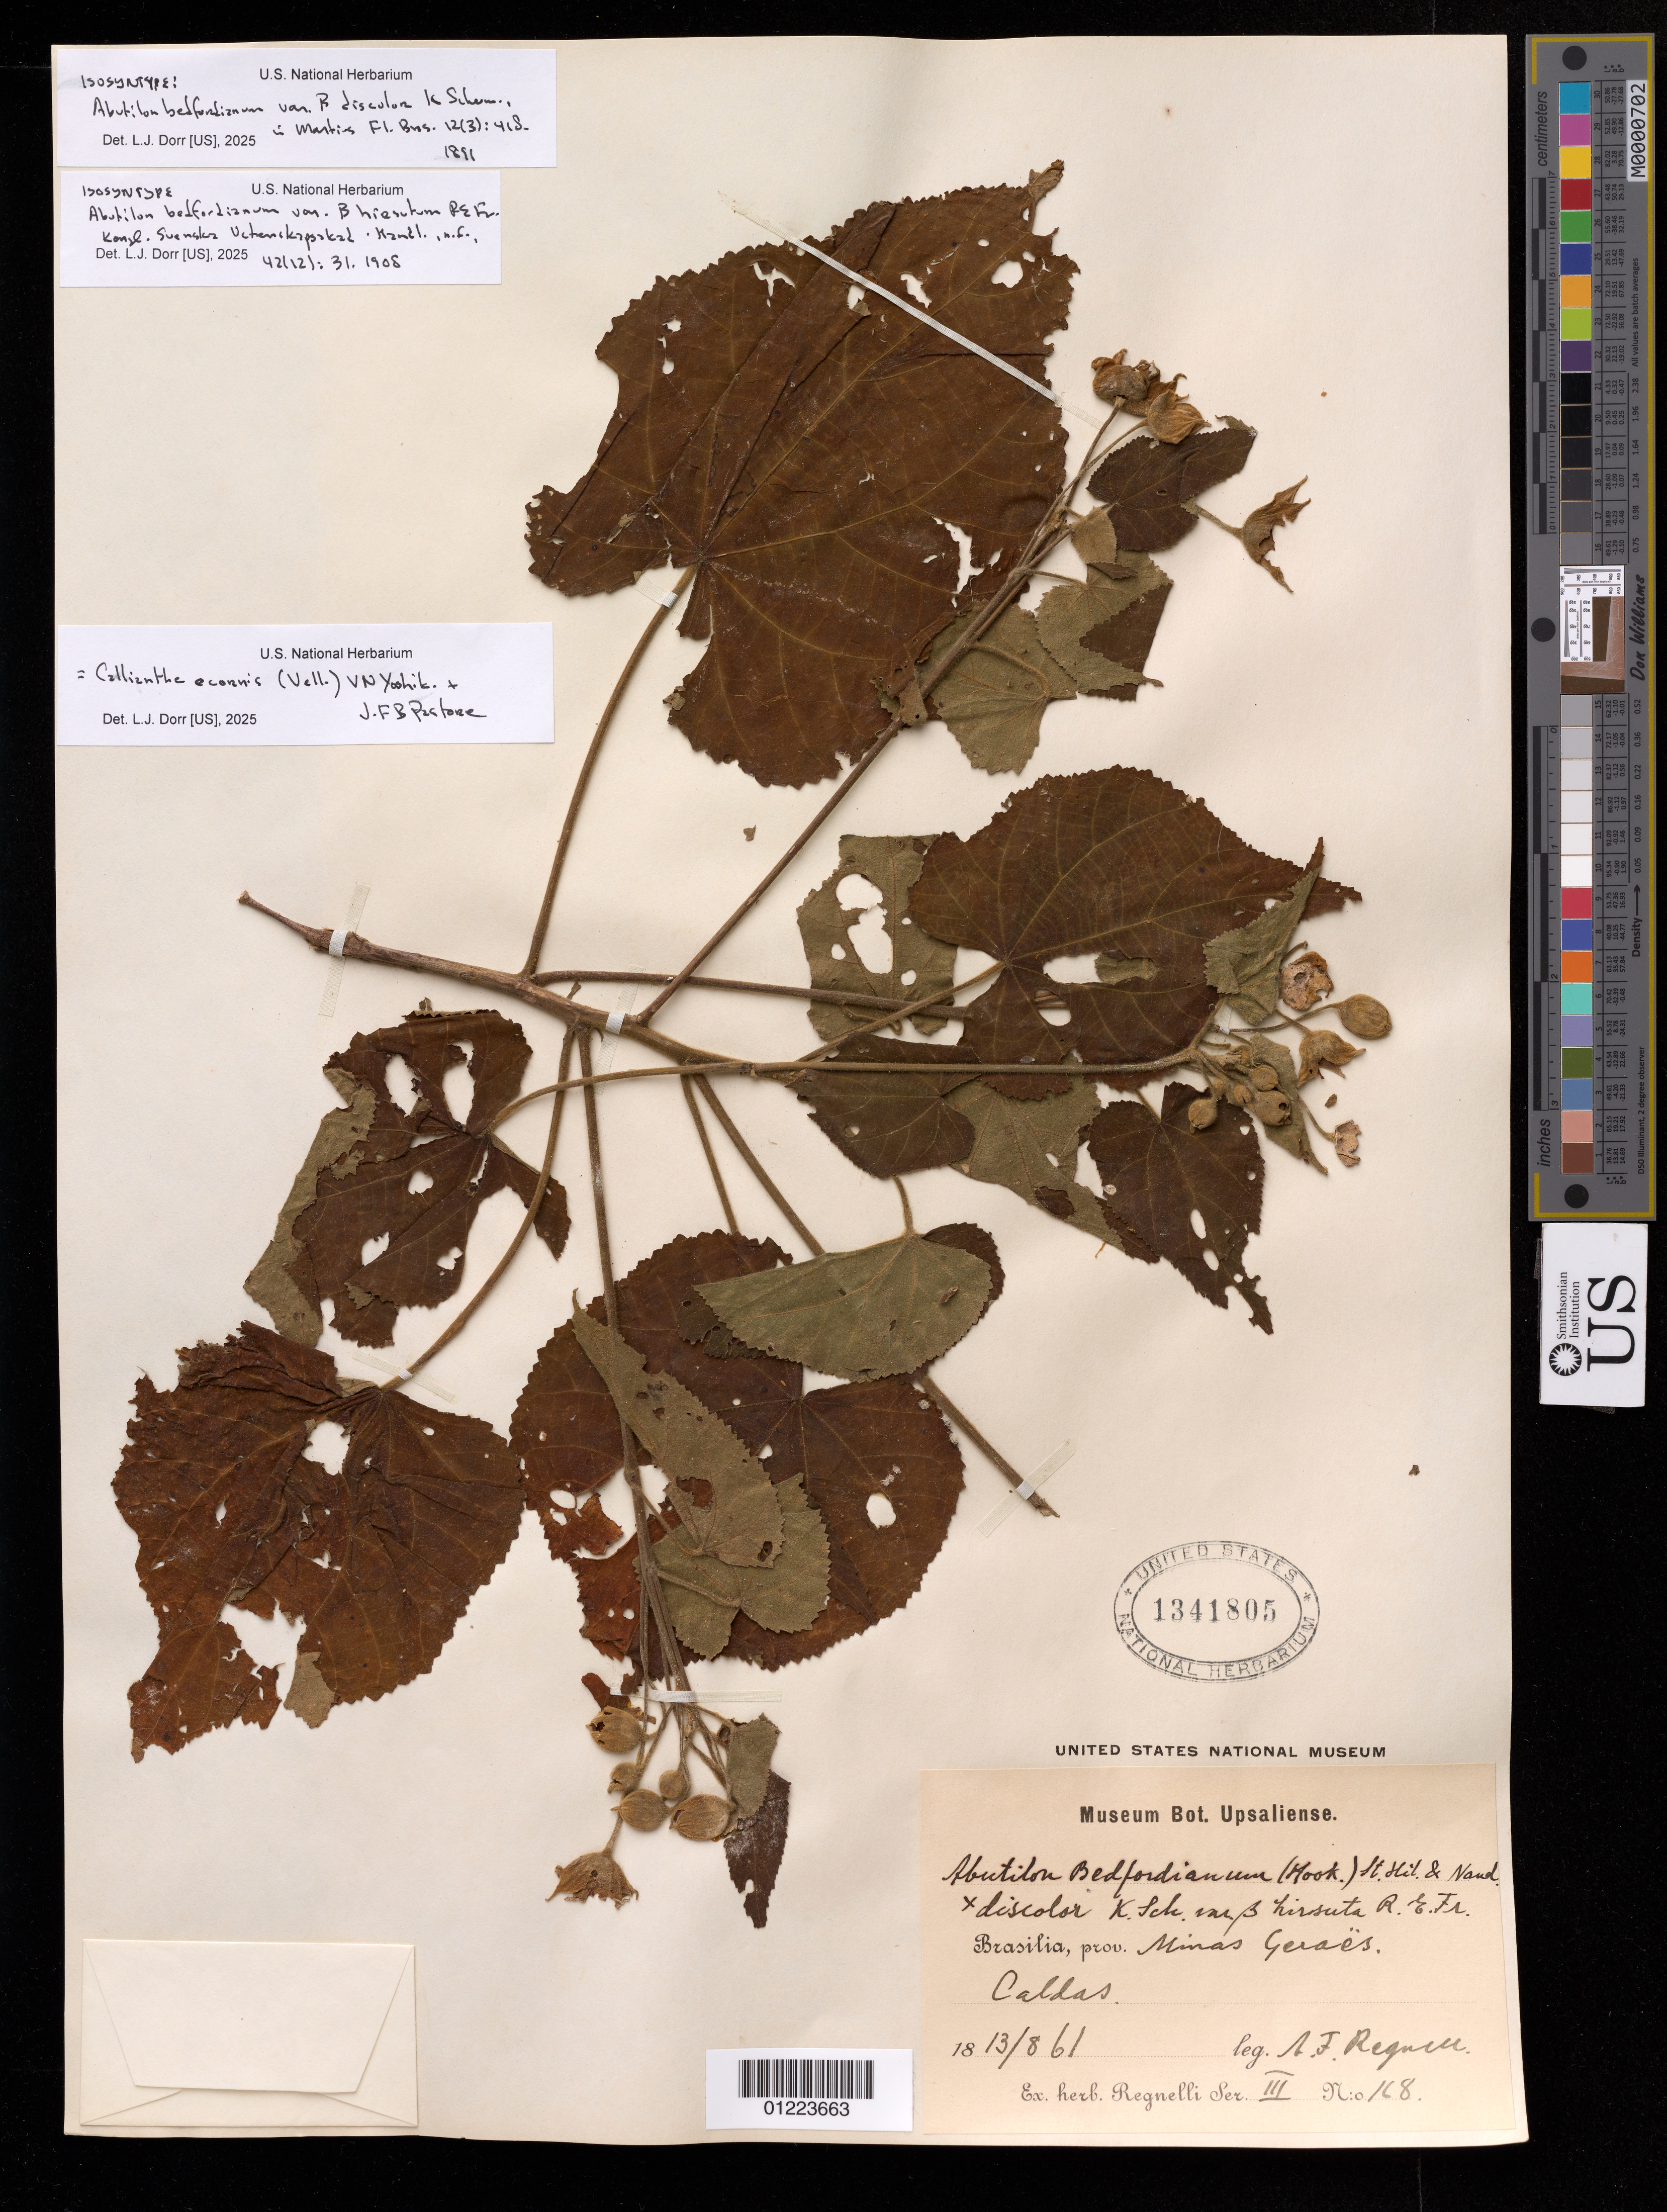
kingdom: Plantae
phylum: Tracheophyta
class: Magnoliopsida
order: Malvales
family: Malvaceae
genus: Abutilon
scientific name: Abutilon bedfordianum var. discolor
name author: K. Schum.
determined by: Dorr, Laurence J., Curator (BOT), Smithsonian Institution - National Museum of Natural History (UNITED STATES)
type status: Isosyntype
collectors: A. Regnelli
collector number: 168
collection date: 1861-08-13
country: Brazil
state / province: Minas Gerais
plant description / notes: Also the Isosyntype of Abutilon bedfordianum var. hirsutum R.E. Fr.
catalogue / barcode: US 1341805